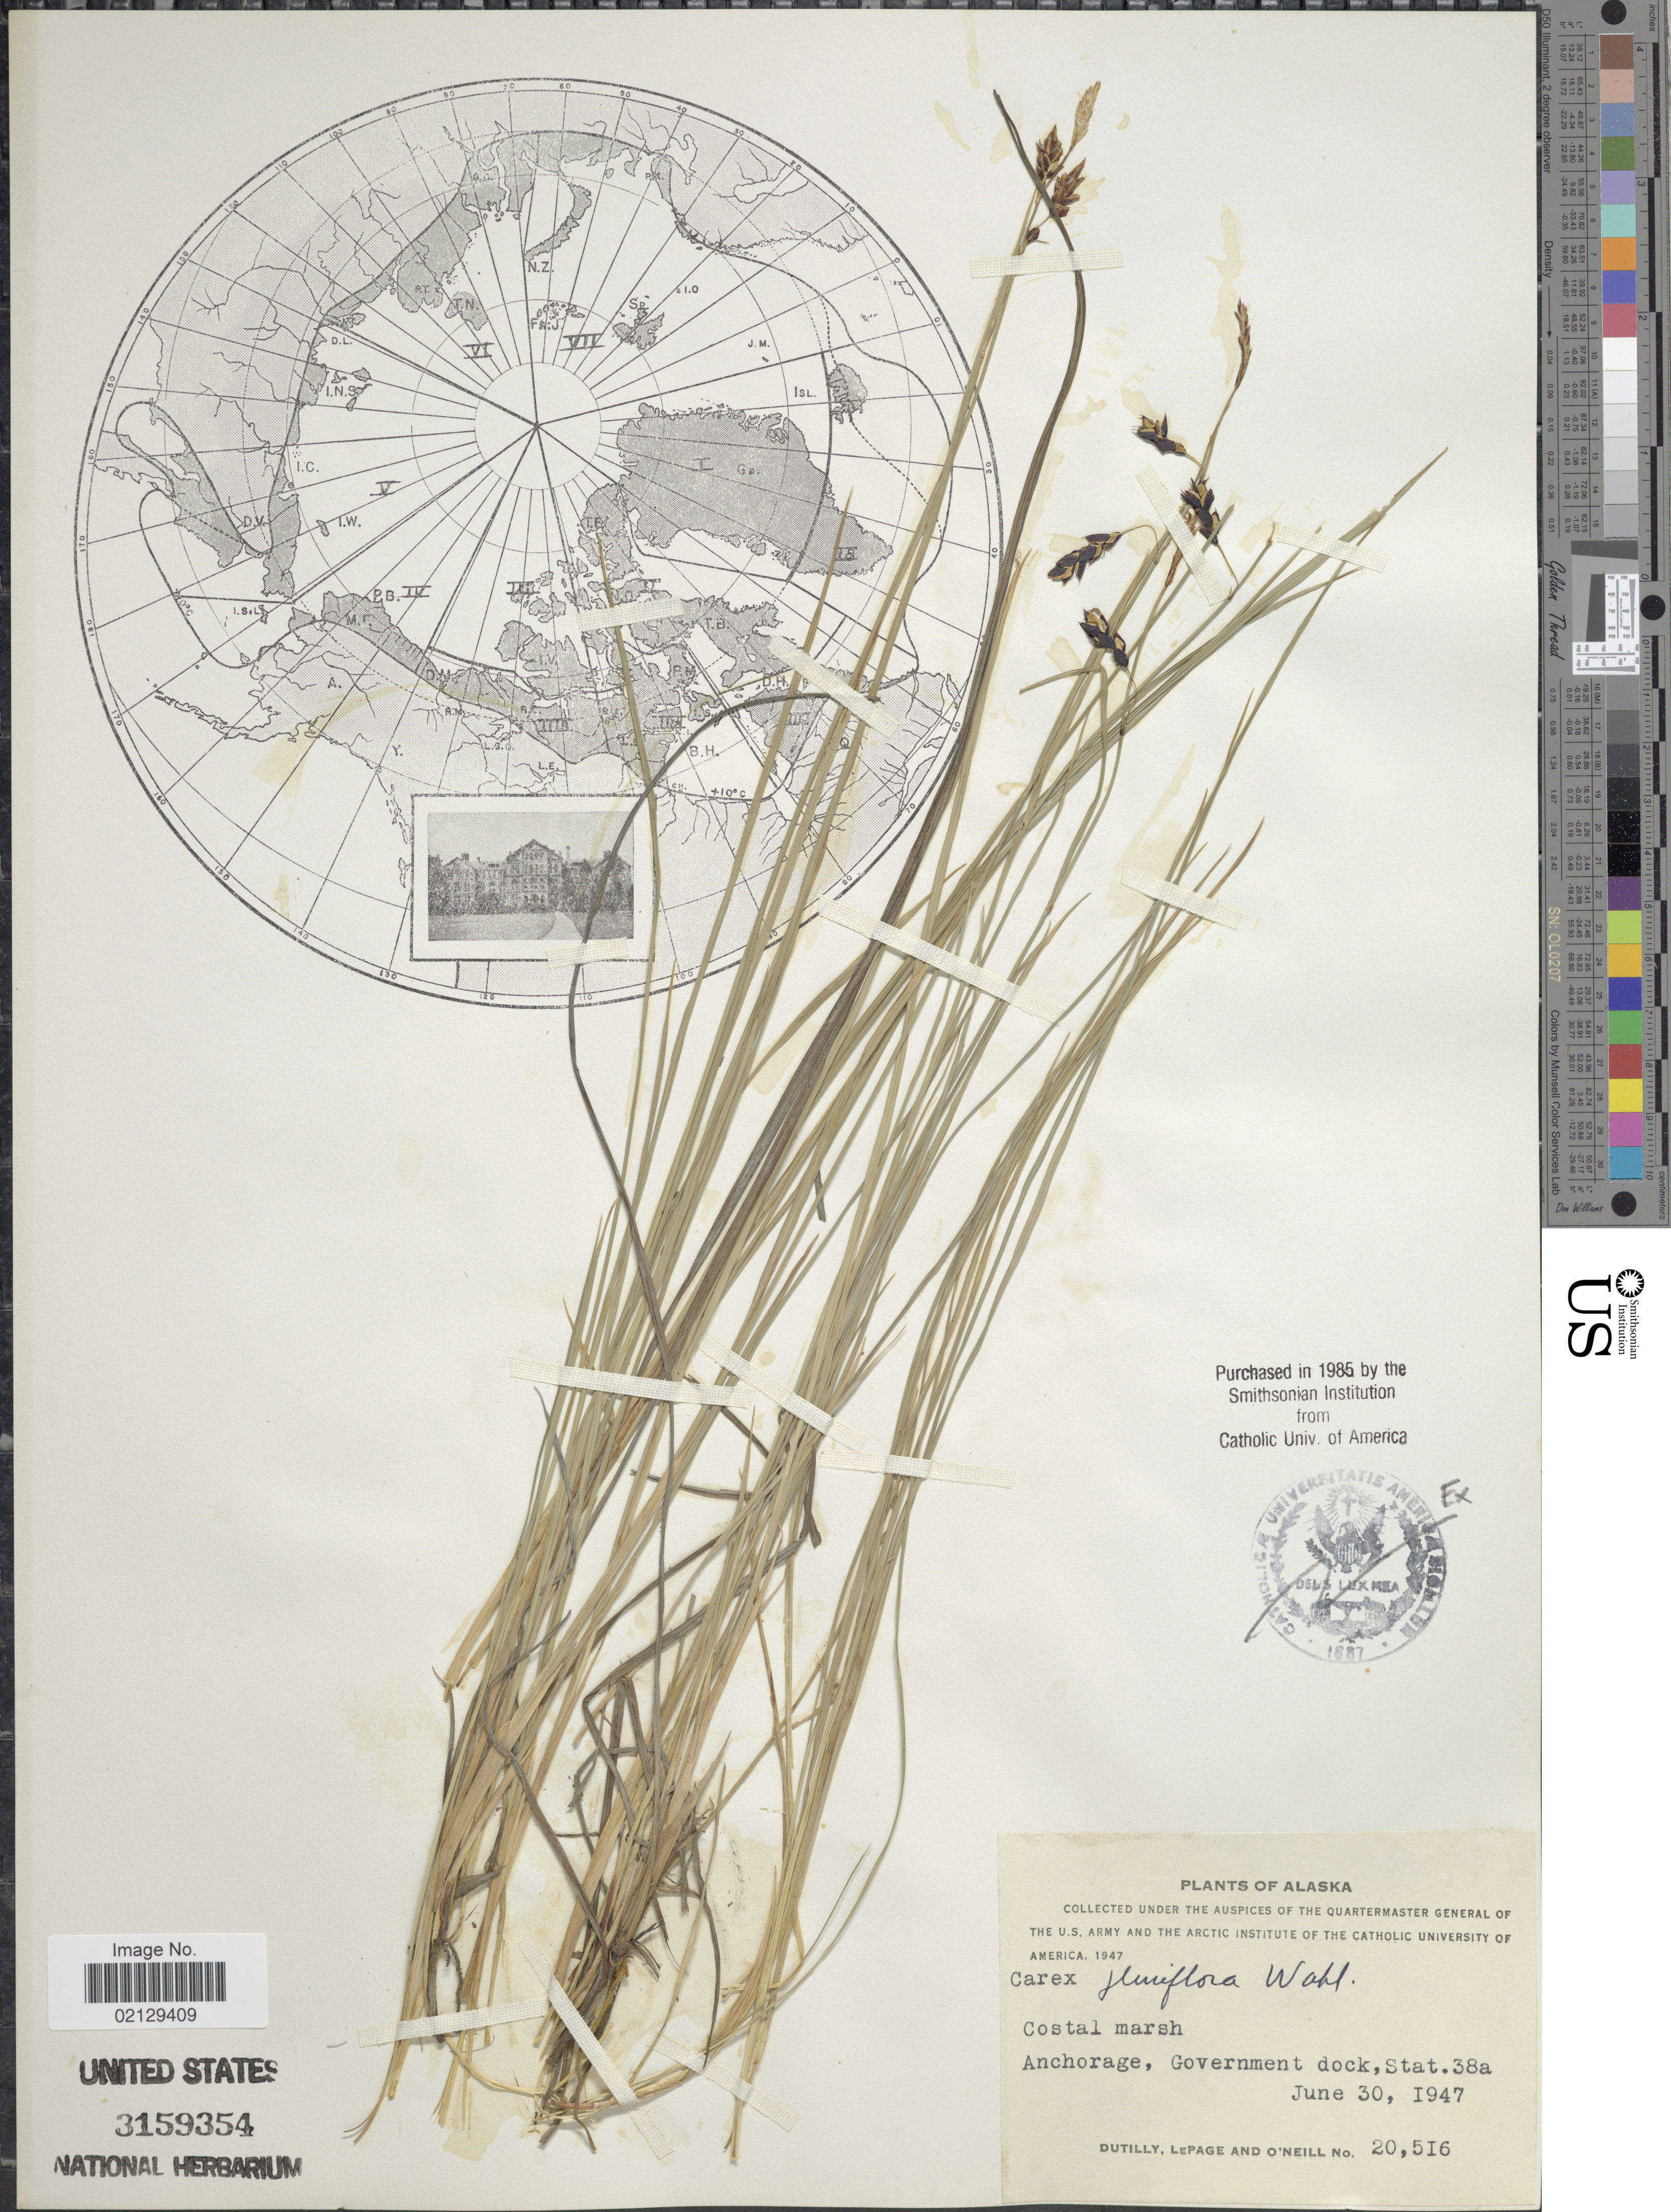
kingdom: Plantae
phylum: Tracheophyta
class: Liliopsida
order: Poales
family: Cyperaceae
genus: Carex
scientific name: Carex pluriflora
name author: Hultén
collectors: -. Dutilly, -. LePage & O' Neill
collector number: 20516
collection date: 1947-06-30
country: United States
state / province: Alaska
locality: Anchorage, Goverment dock, Stat. 38a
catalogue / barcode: US 3159354